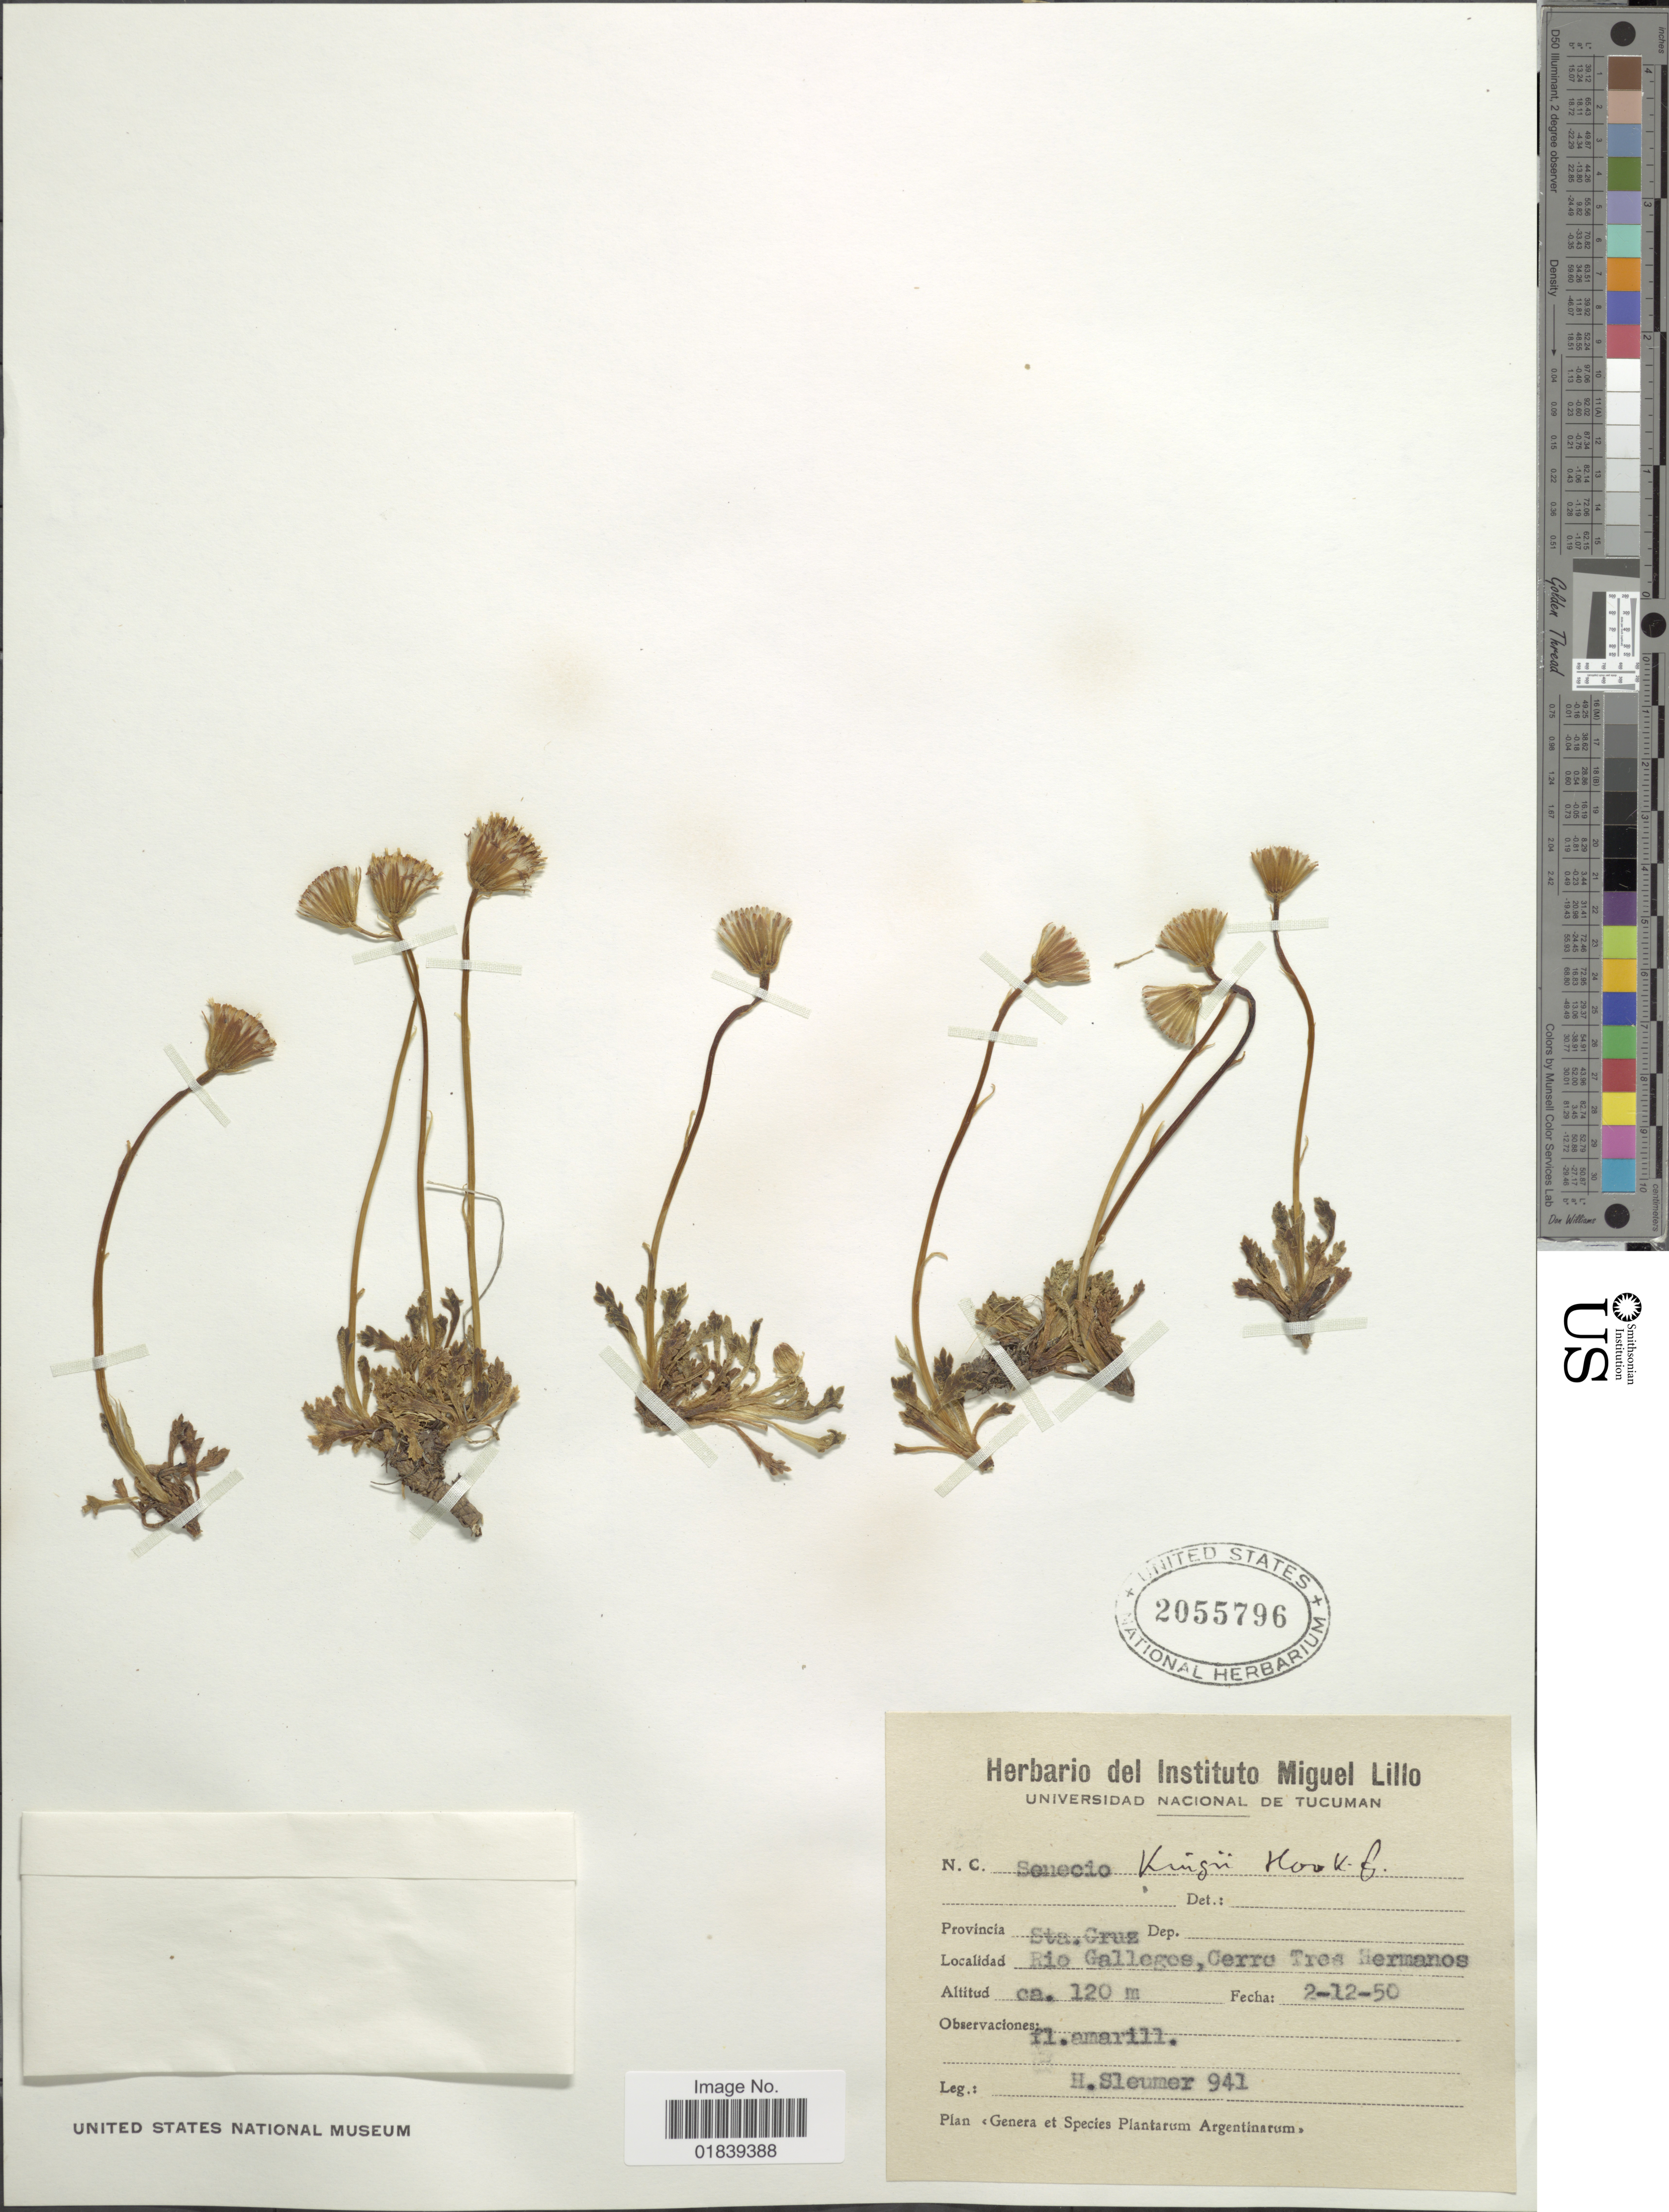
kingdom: Plantae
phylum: Tracheophyta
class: Magnoliopsida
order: Asterales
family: Asteraceae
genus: Senecio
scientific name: Senecio kingii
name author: Hook. f.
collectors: H. O. Sleumer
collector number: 941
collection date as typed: Transcribed d/m/y: 2/12/50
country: Argentina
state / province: Santa Cruz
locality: Rio Gallegos, Cerro Tres Hermanos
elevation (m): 120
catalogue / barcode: US 2055796